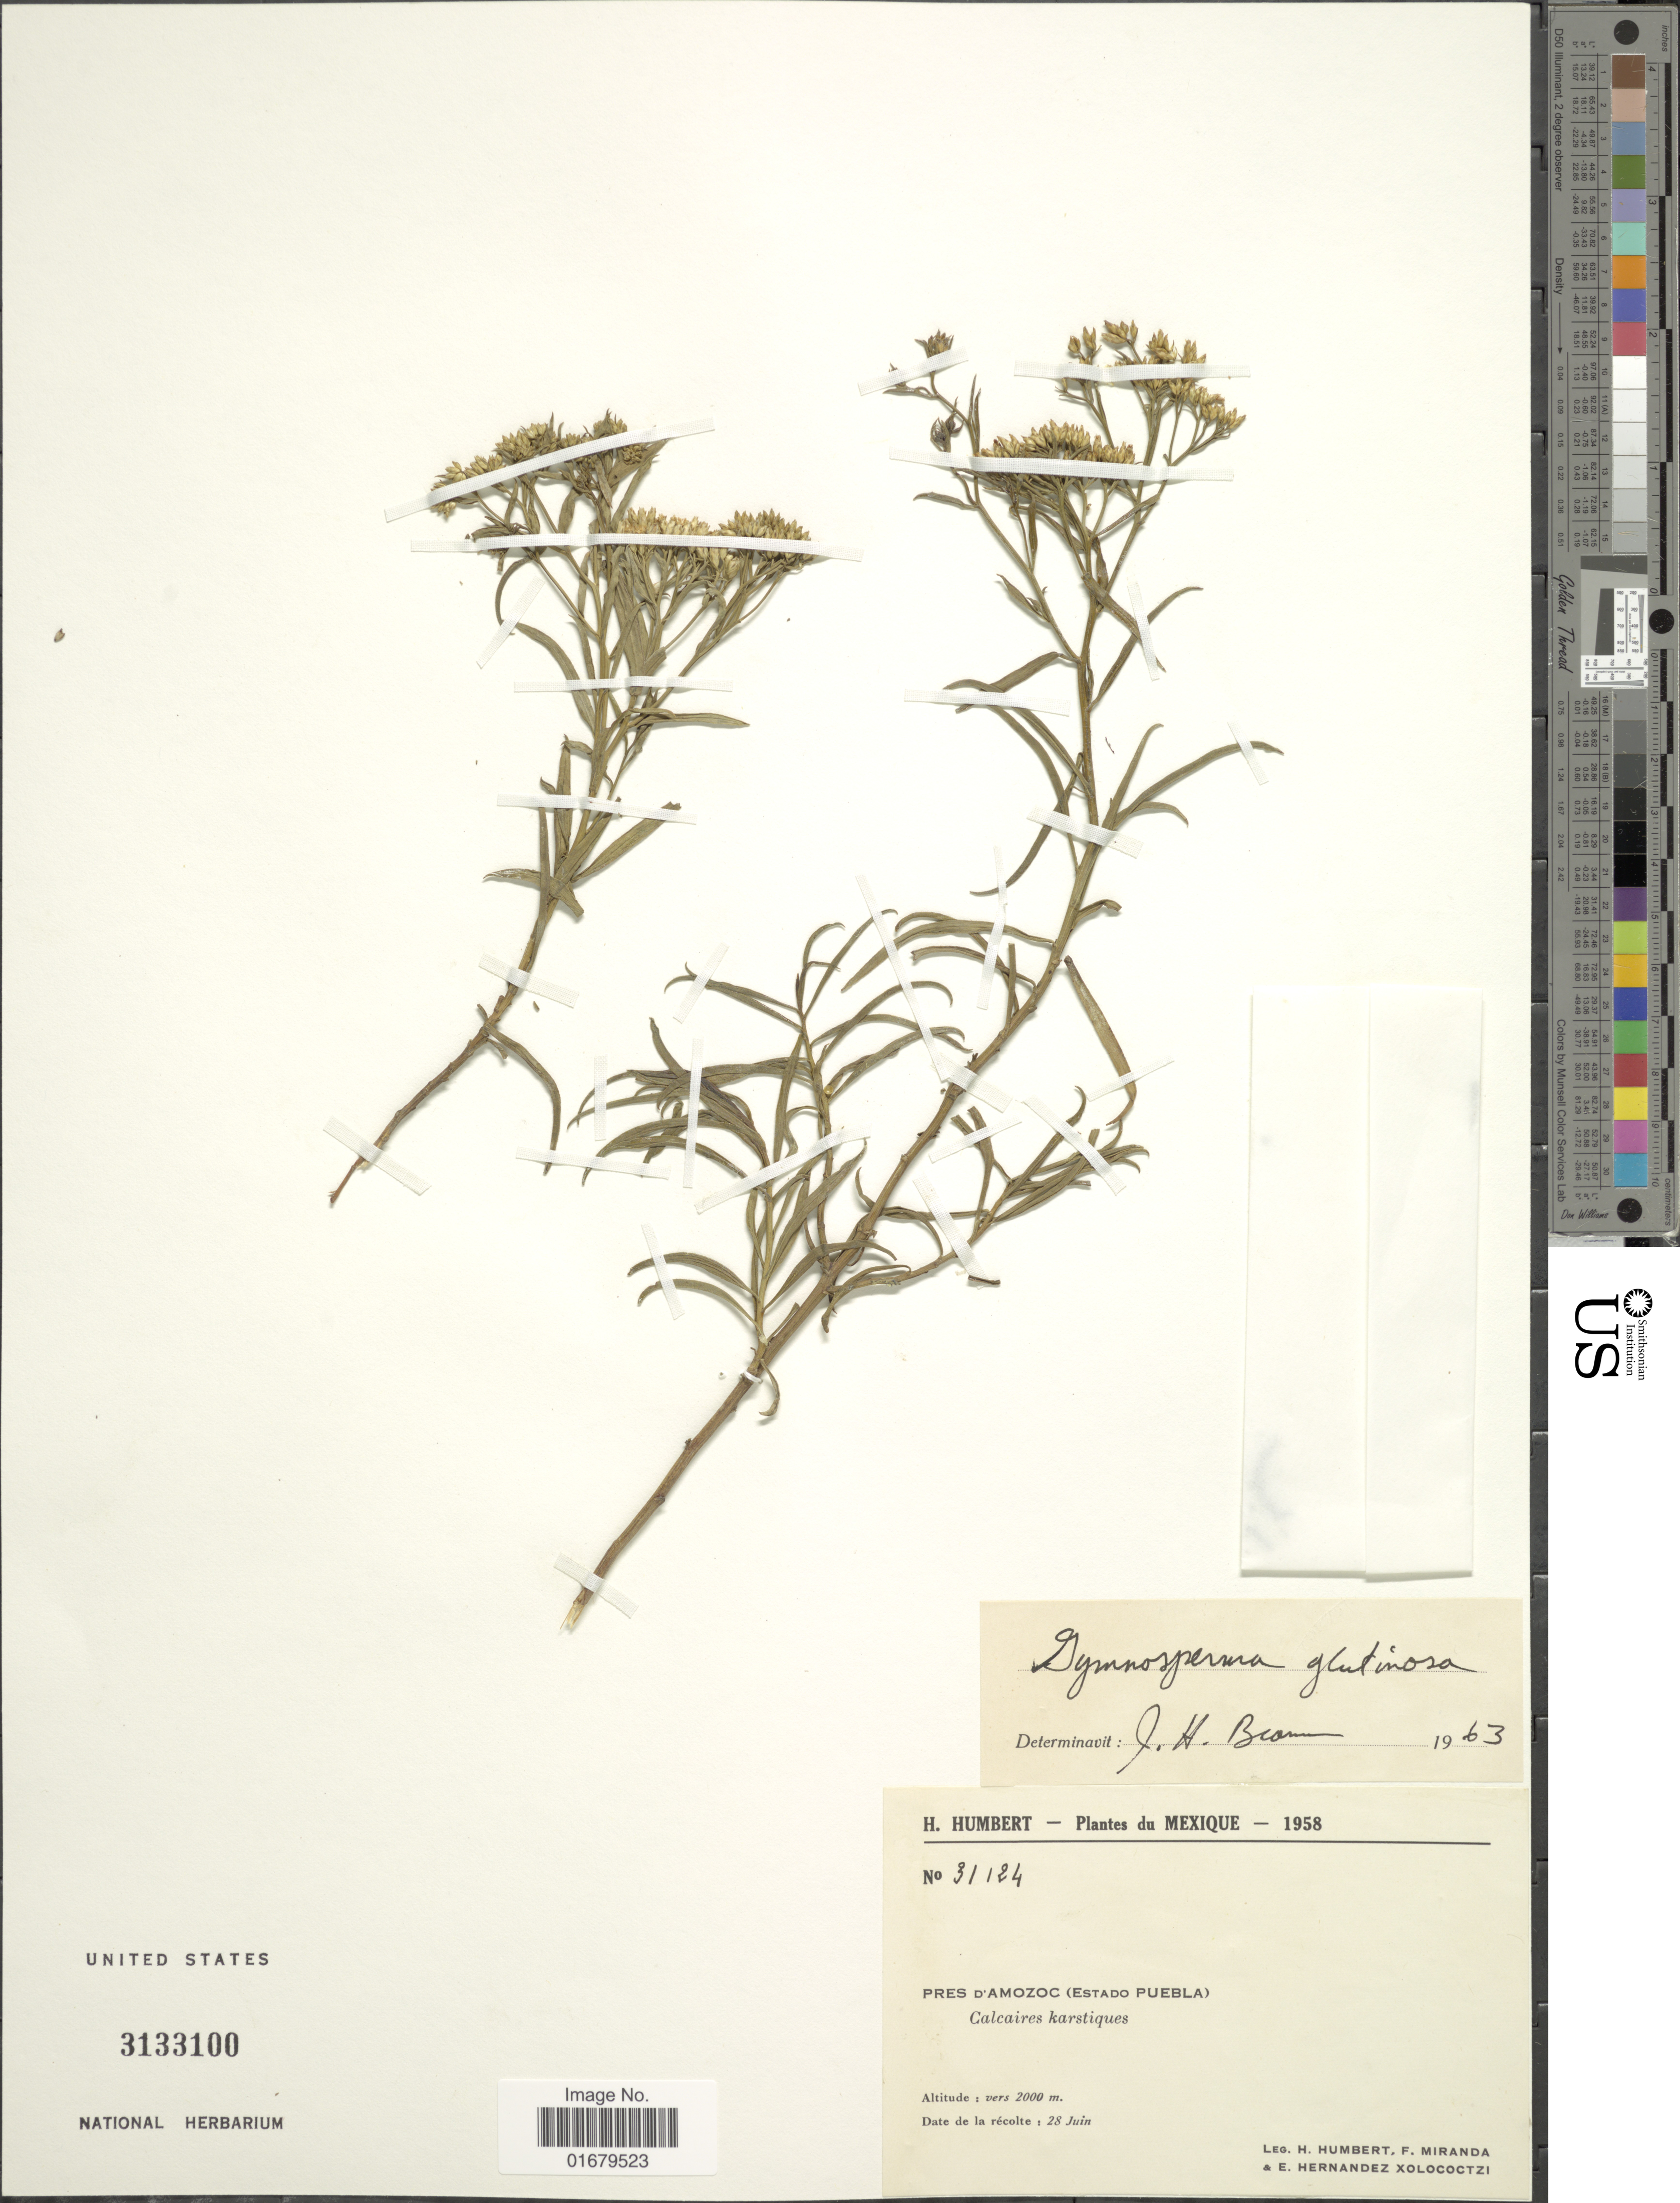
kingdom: Plantae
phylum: Tracheophyta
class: Magnoliopsida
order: Asterales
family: Asteraceae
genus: Gymnosperma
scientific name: Gymnosperma glutinosum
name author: (Spreng.) Less.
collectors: H. Humbert, F. Miranda & E. Hernandez X.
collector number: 31124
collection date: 1958-06-28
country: Mexico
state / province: Puebla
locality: Pres D' Amozoc, Calcaires karstiques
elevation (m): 2000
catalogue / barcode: US 3133100